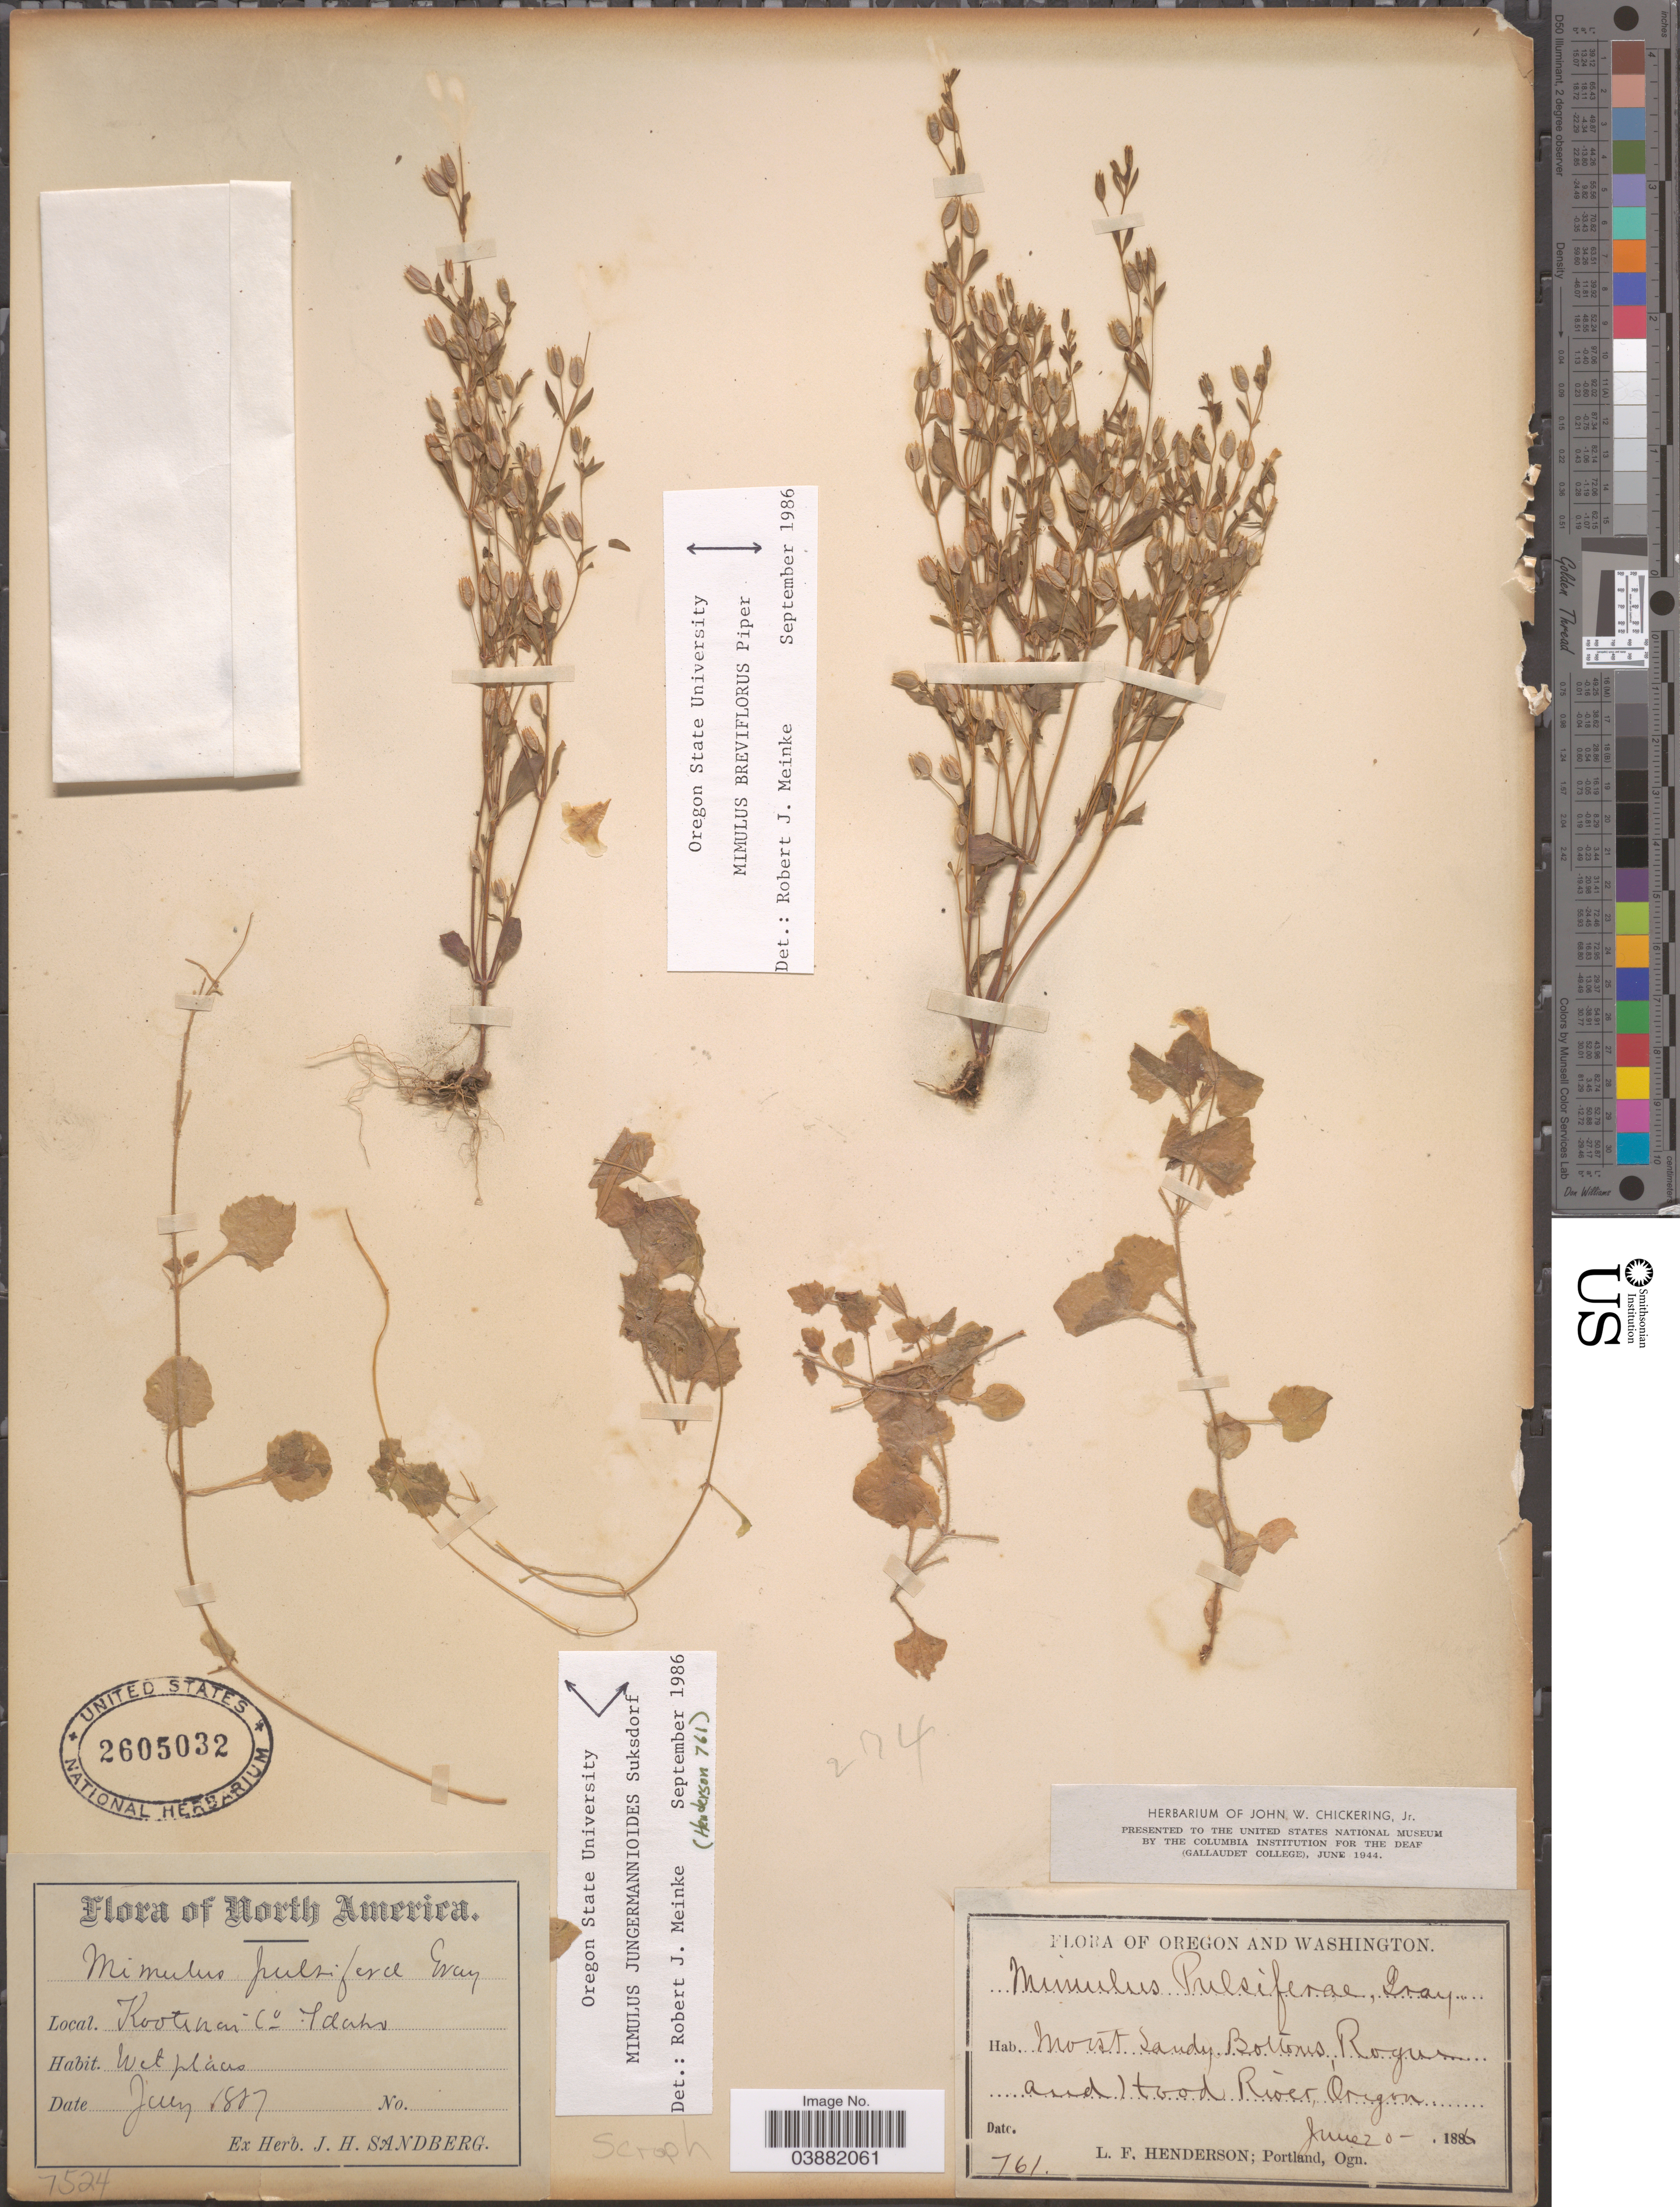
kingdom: Plantae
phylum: Tracheophyta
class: Magnoliopsida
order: Lamiales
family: Phrymaceae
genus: Mimulus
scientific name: Mimulus jungermannioides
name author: Suksd.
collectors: L. Henderson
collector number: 761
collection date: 1886-06-20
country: United States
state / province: Oregon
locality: Sandy Bottoms, Rogue and Hood River.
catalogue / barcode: US 2605032-2